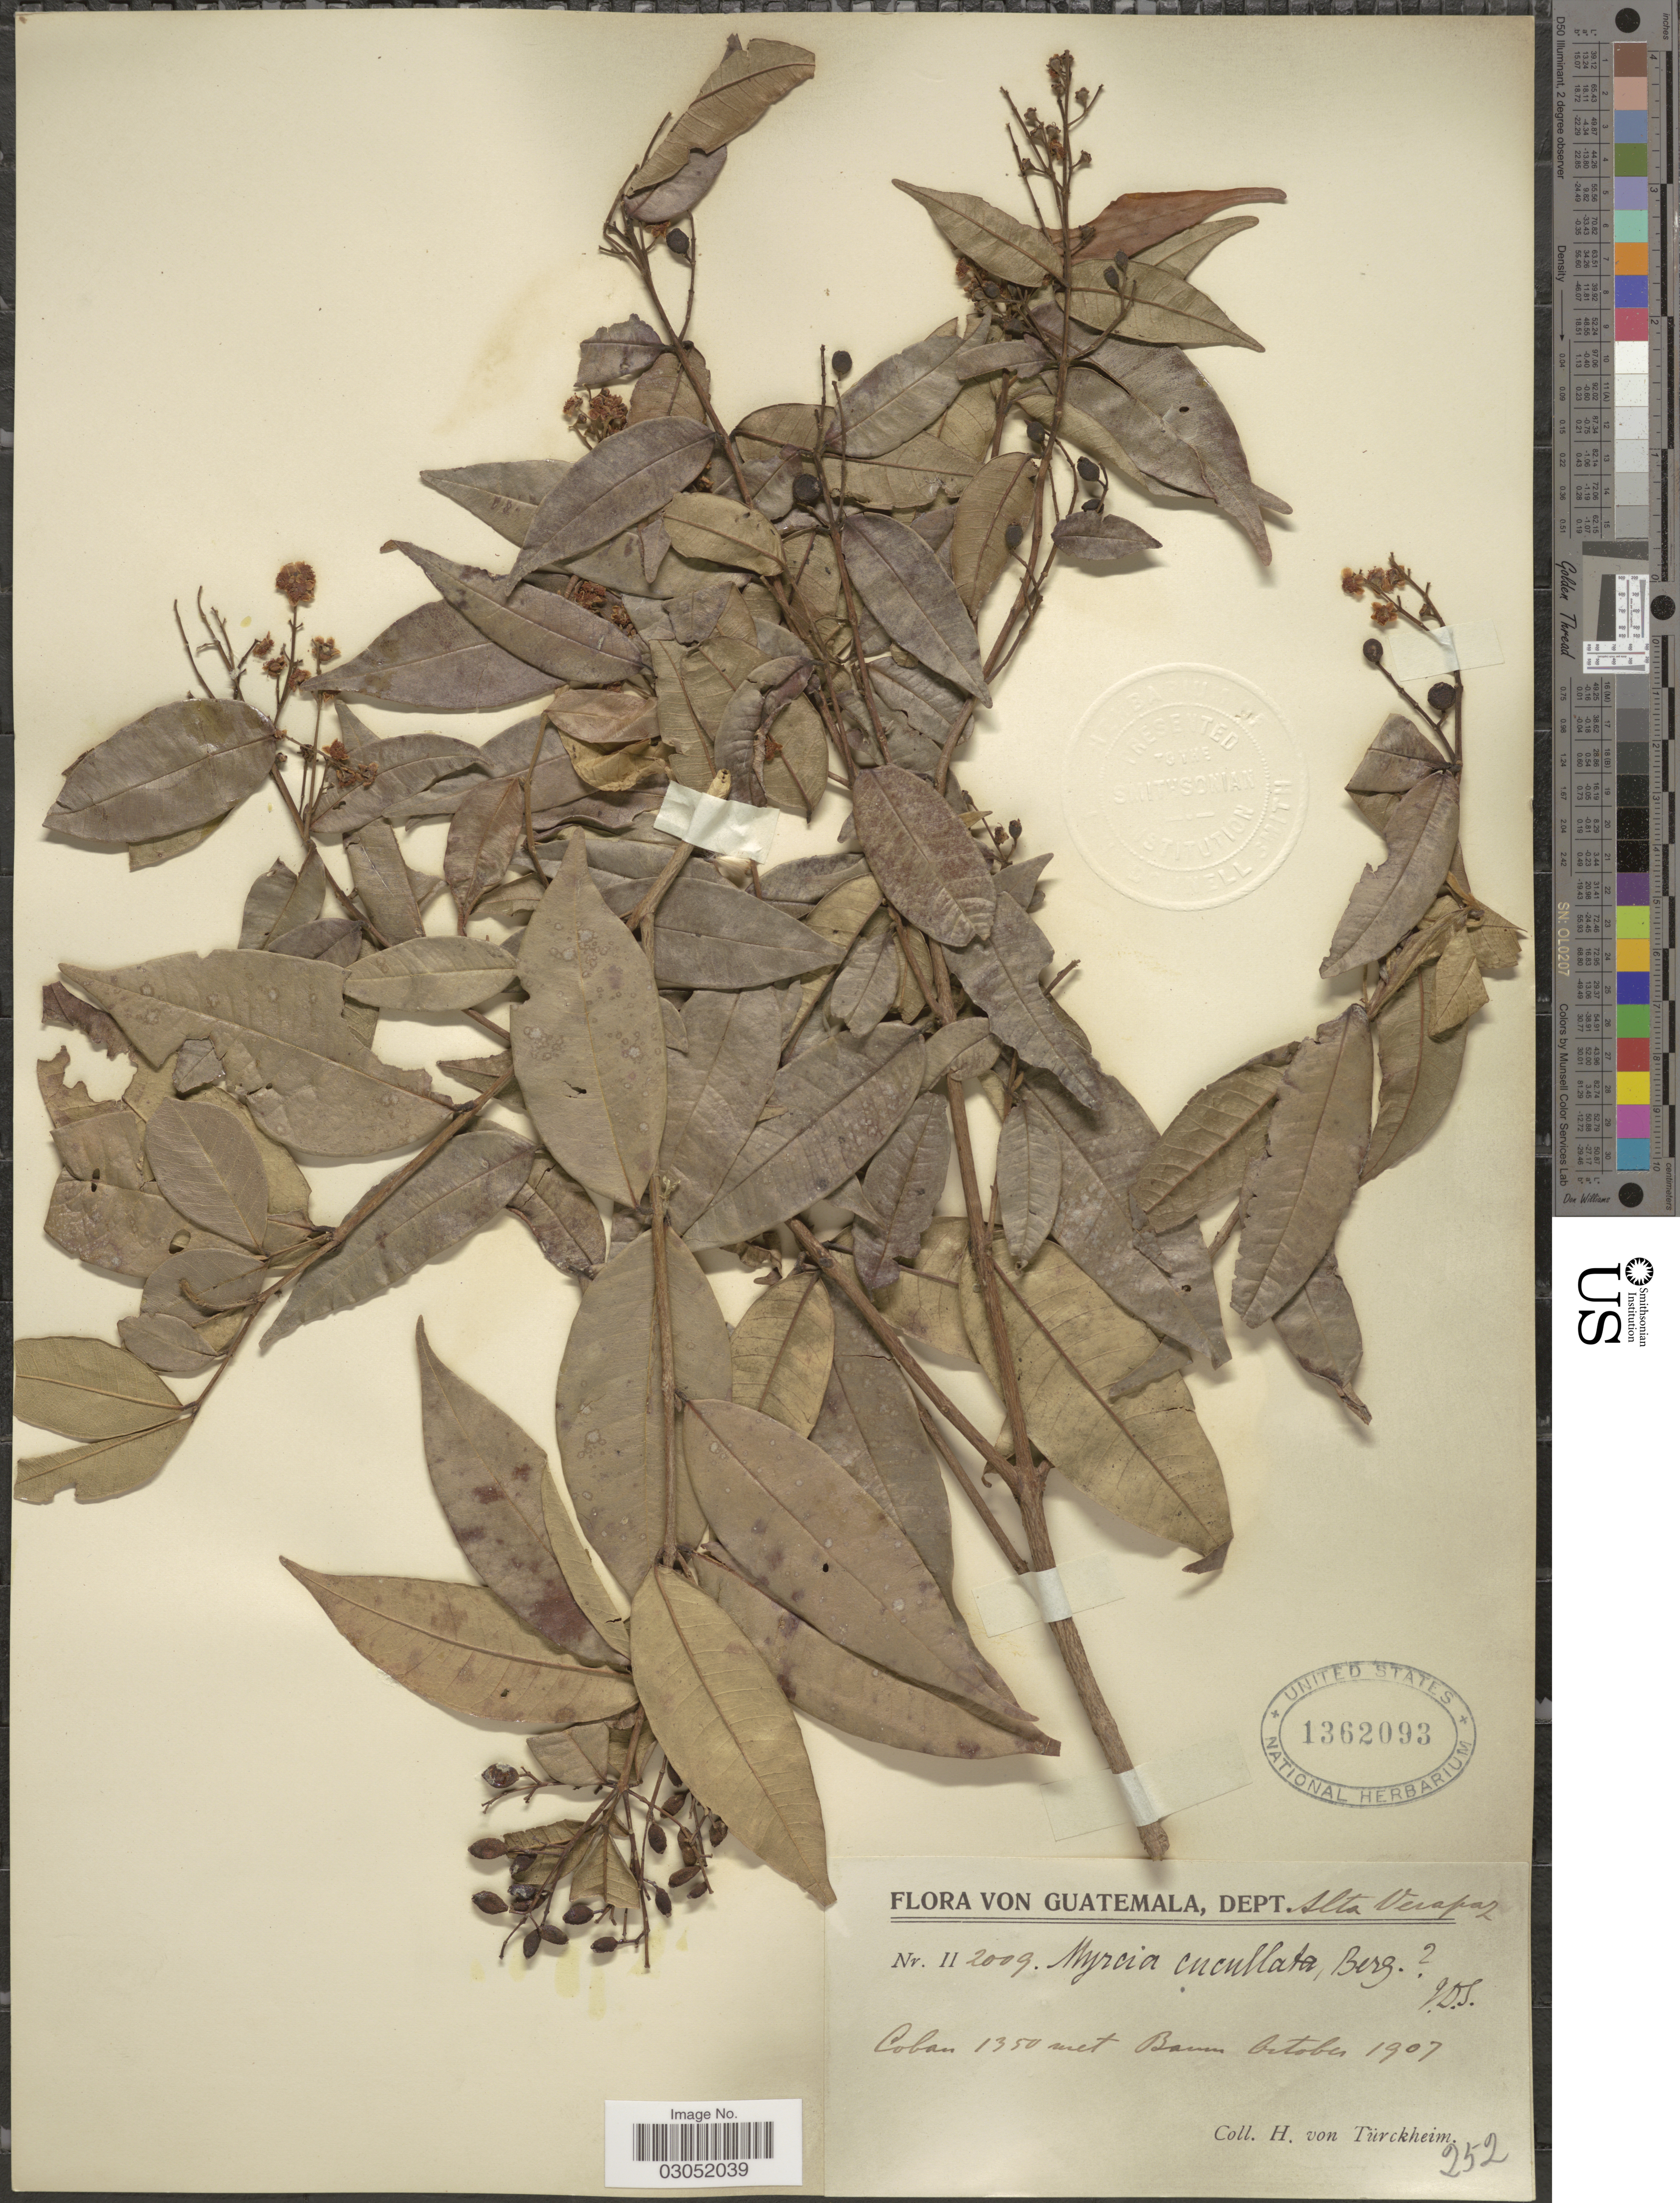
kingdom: Plantae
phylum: Tracheophyta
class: Magnoliopsida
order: Myrtales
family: Myrtaceae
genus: Myrcia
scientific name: Myrcia sp.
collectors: H. von Türckheim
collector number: II2009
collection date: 1907-10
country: Guatemala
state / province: Alta Verapaz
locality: Dept. Alta Verapaz. Coban.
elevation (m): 1350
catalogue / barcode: US 1362093